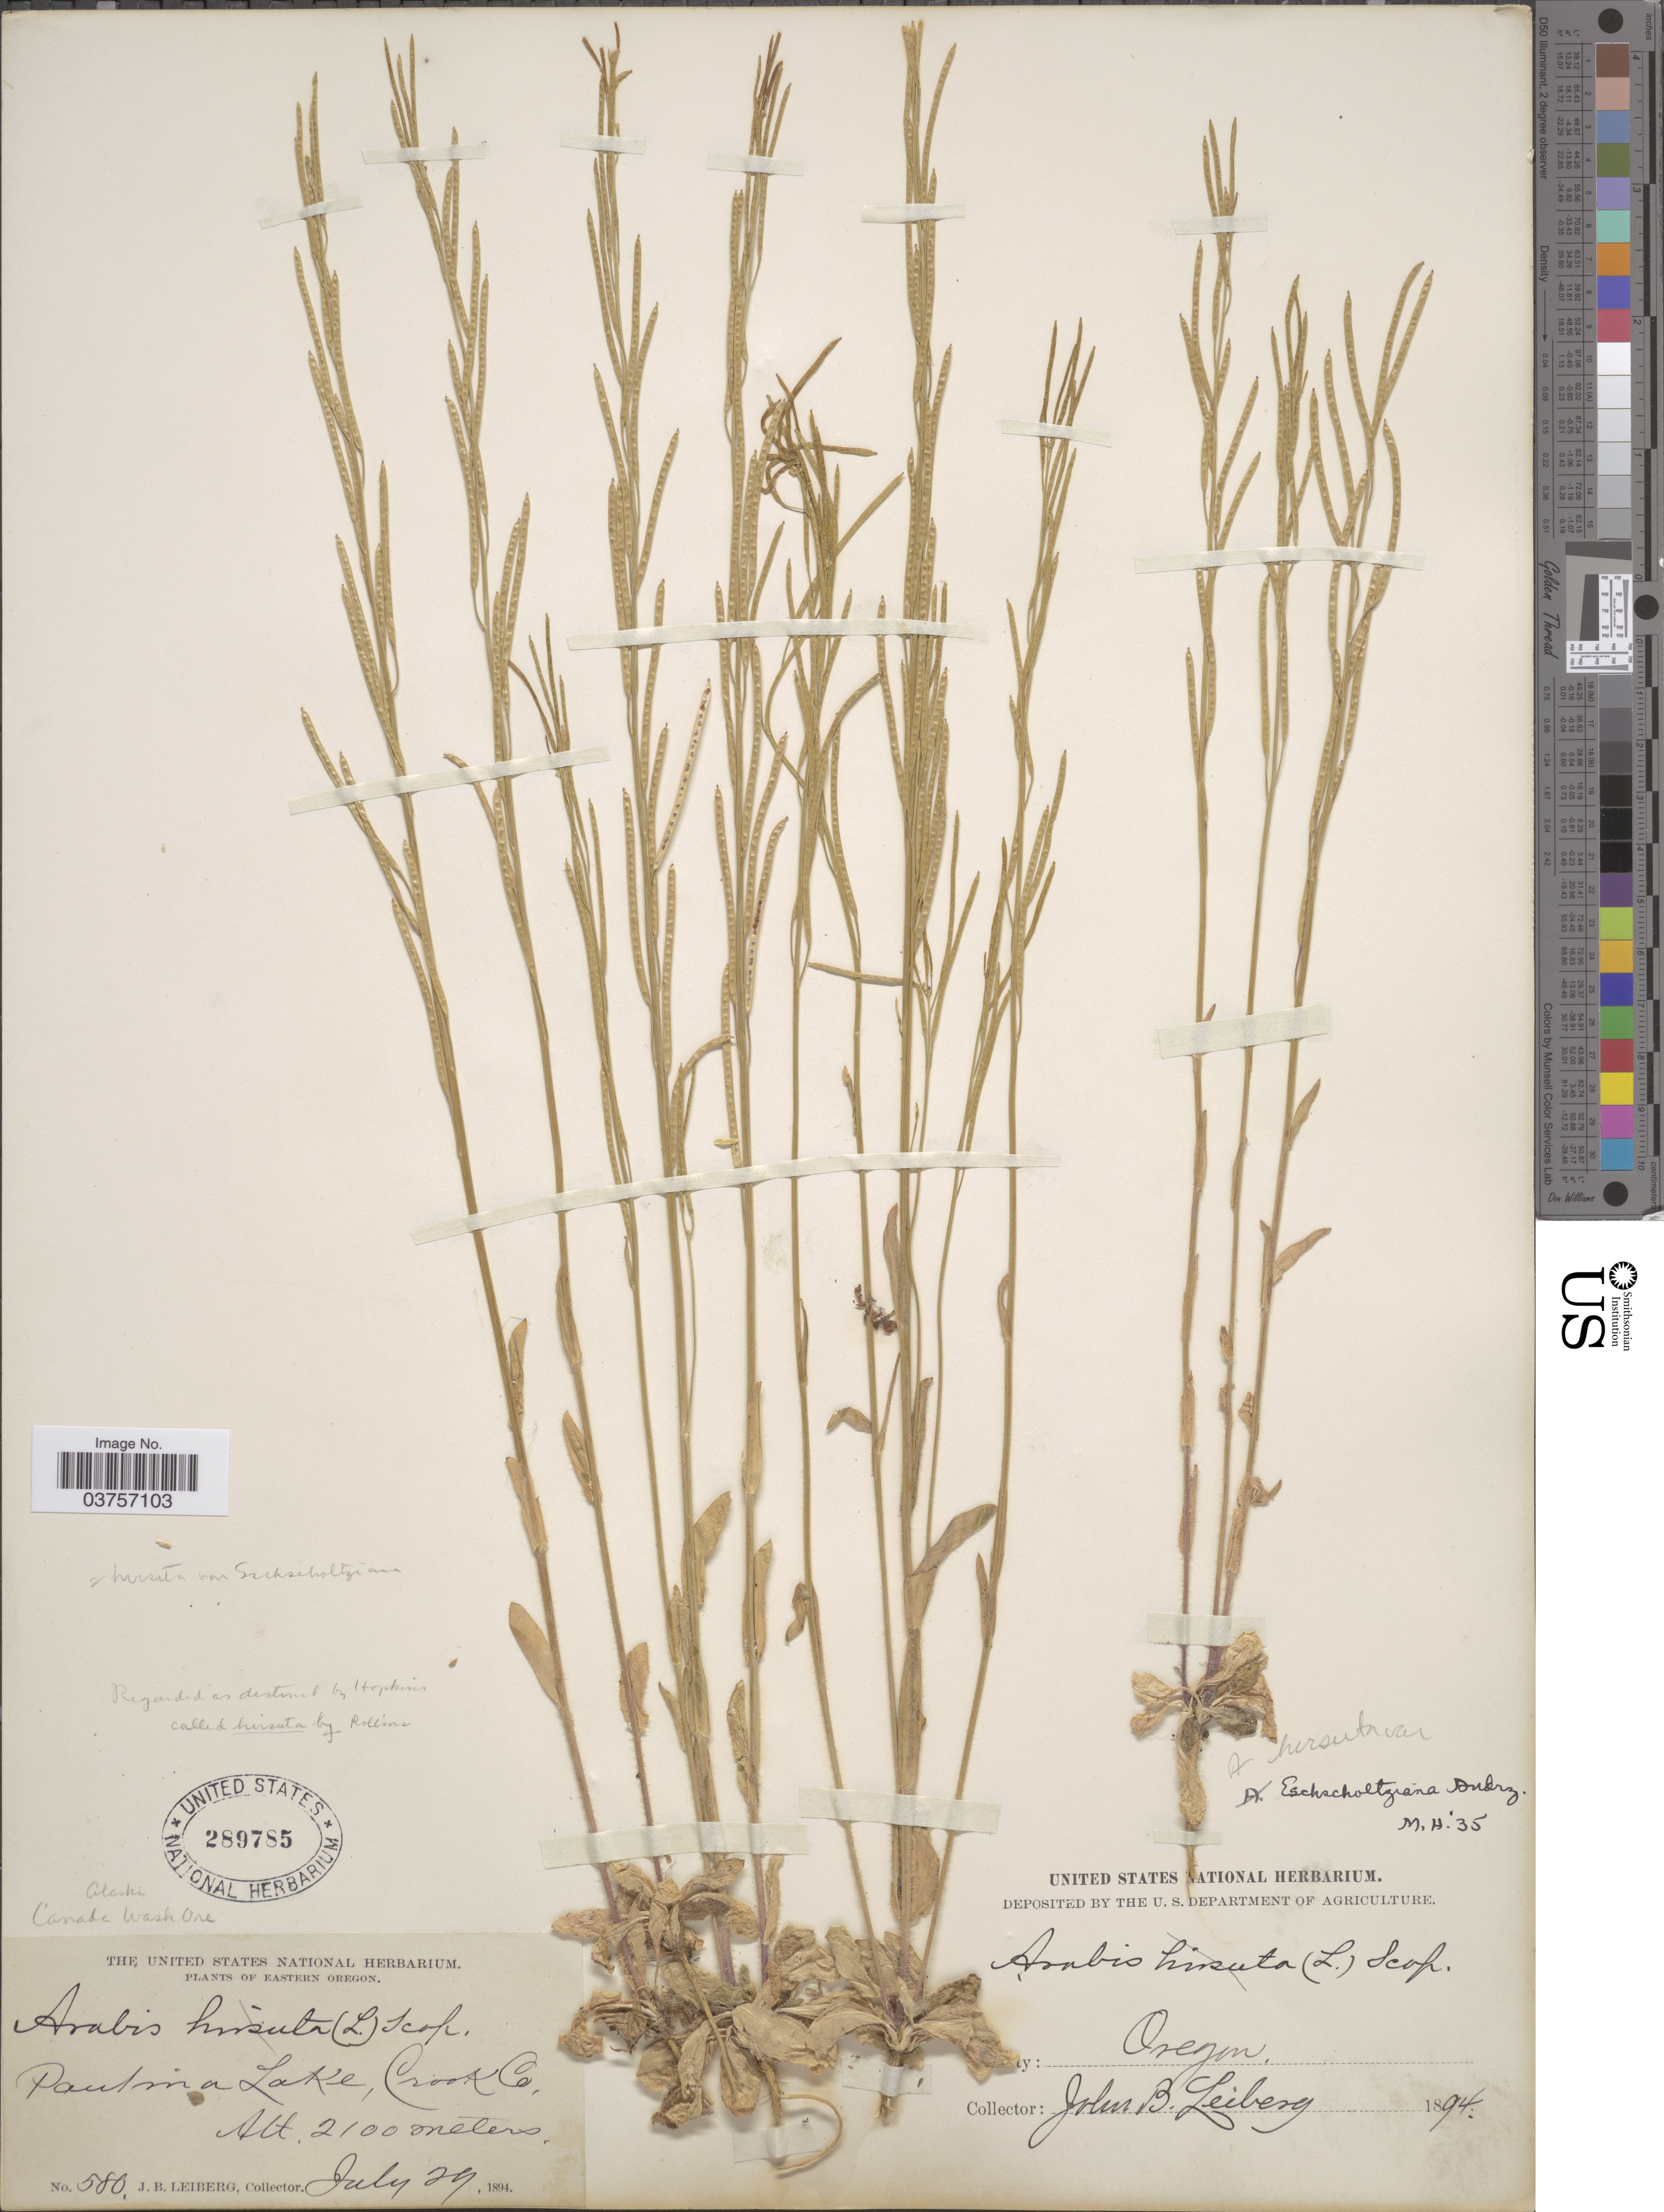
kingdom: Plantae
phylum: Tracheophyta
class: Magnoliopsida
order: Brassicales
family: Brassicaceae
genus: Arabis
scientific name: Arabis hirsuta var. eschscholtziana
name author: (Andrz. ex Ledeb.) Rollins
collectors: J. B. Leiberg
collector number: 580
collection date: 1894-07-29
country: United States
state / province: Oregon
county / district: Deschutes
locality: Eastern Oregon. Paulina Lake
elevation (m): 2100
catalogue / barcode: US 289785